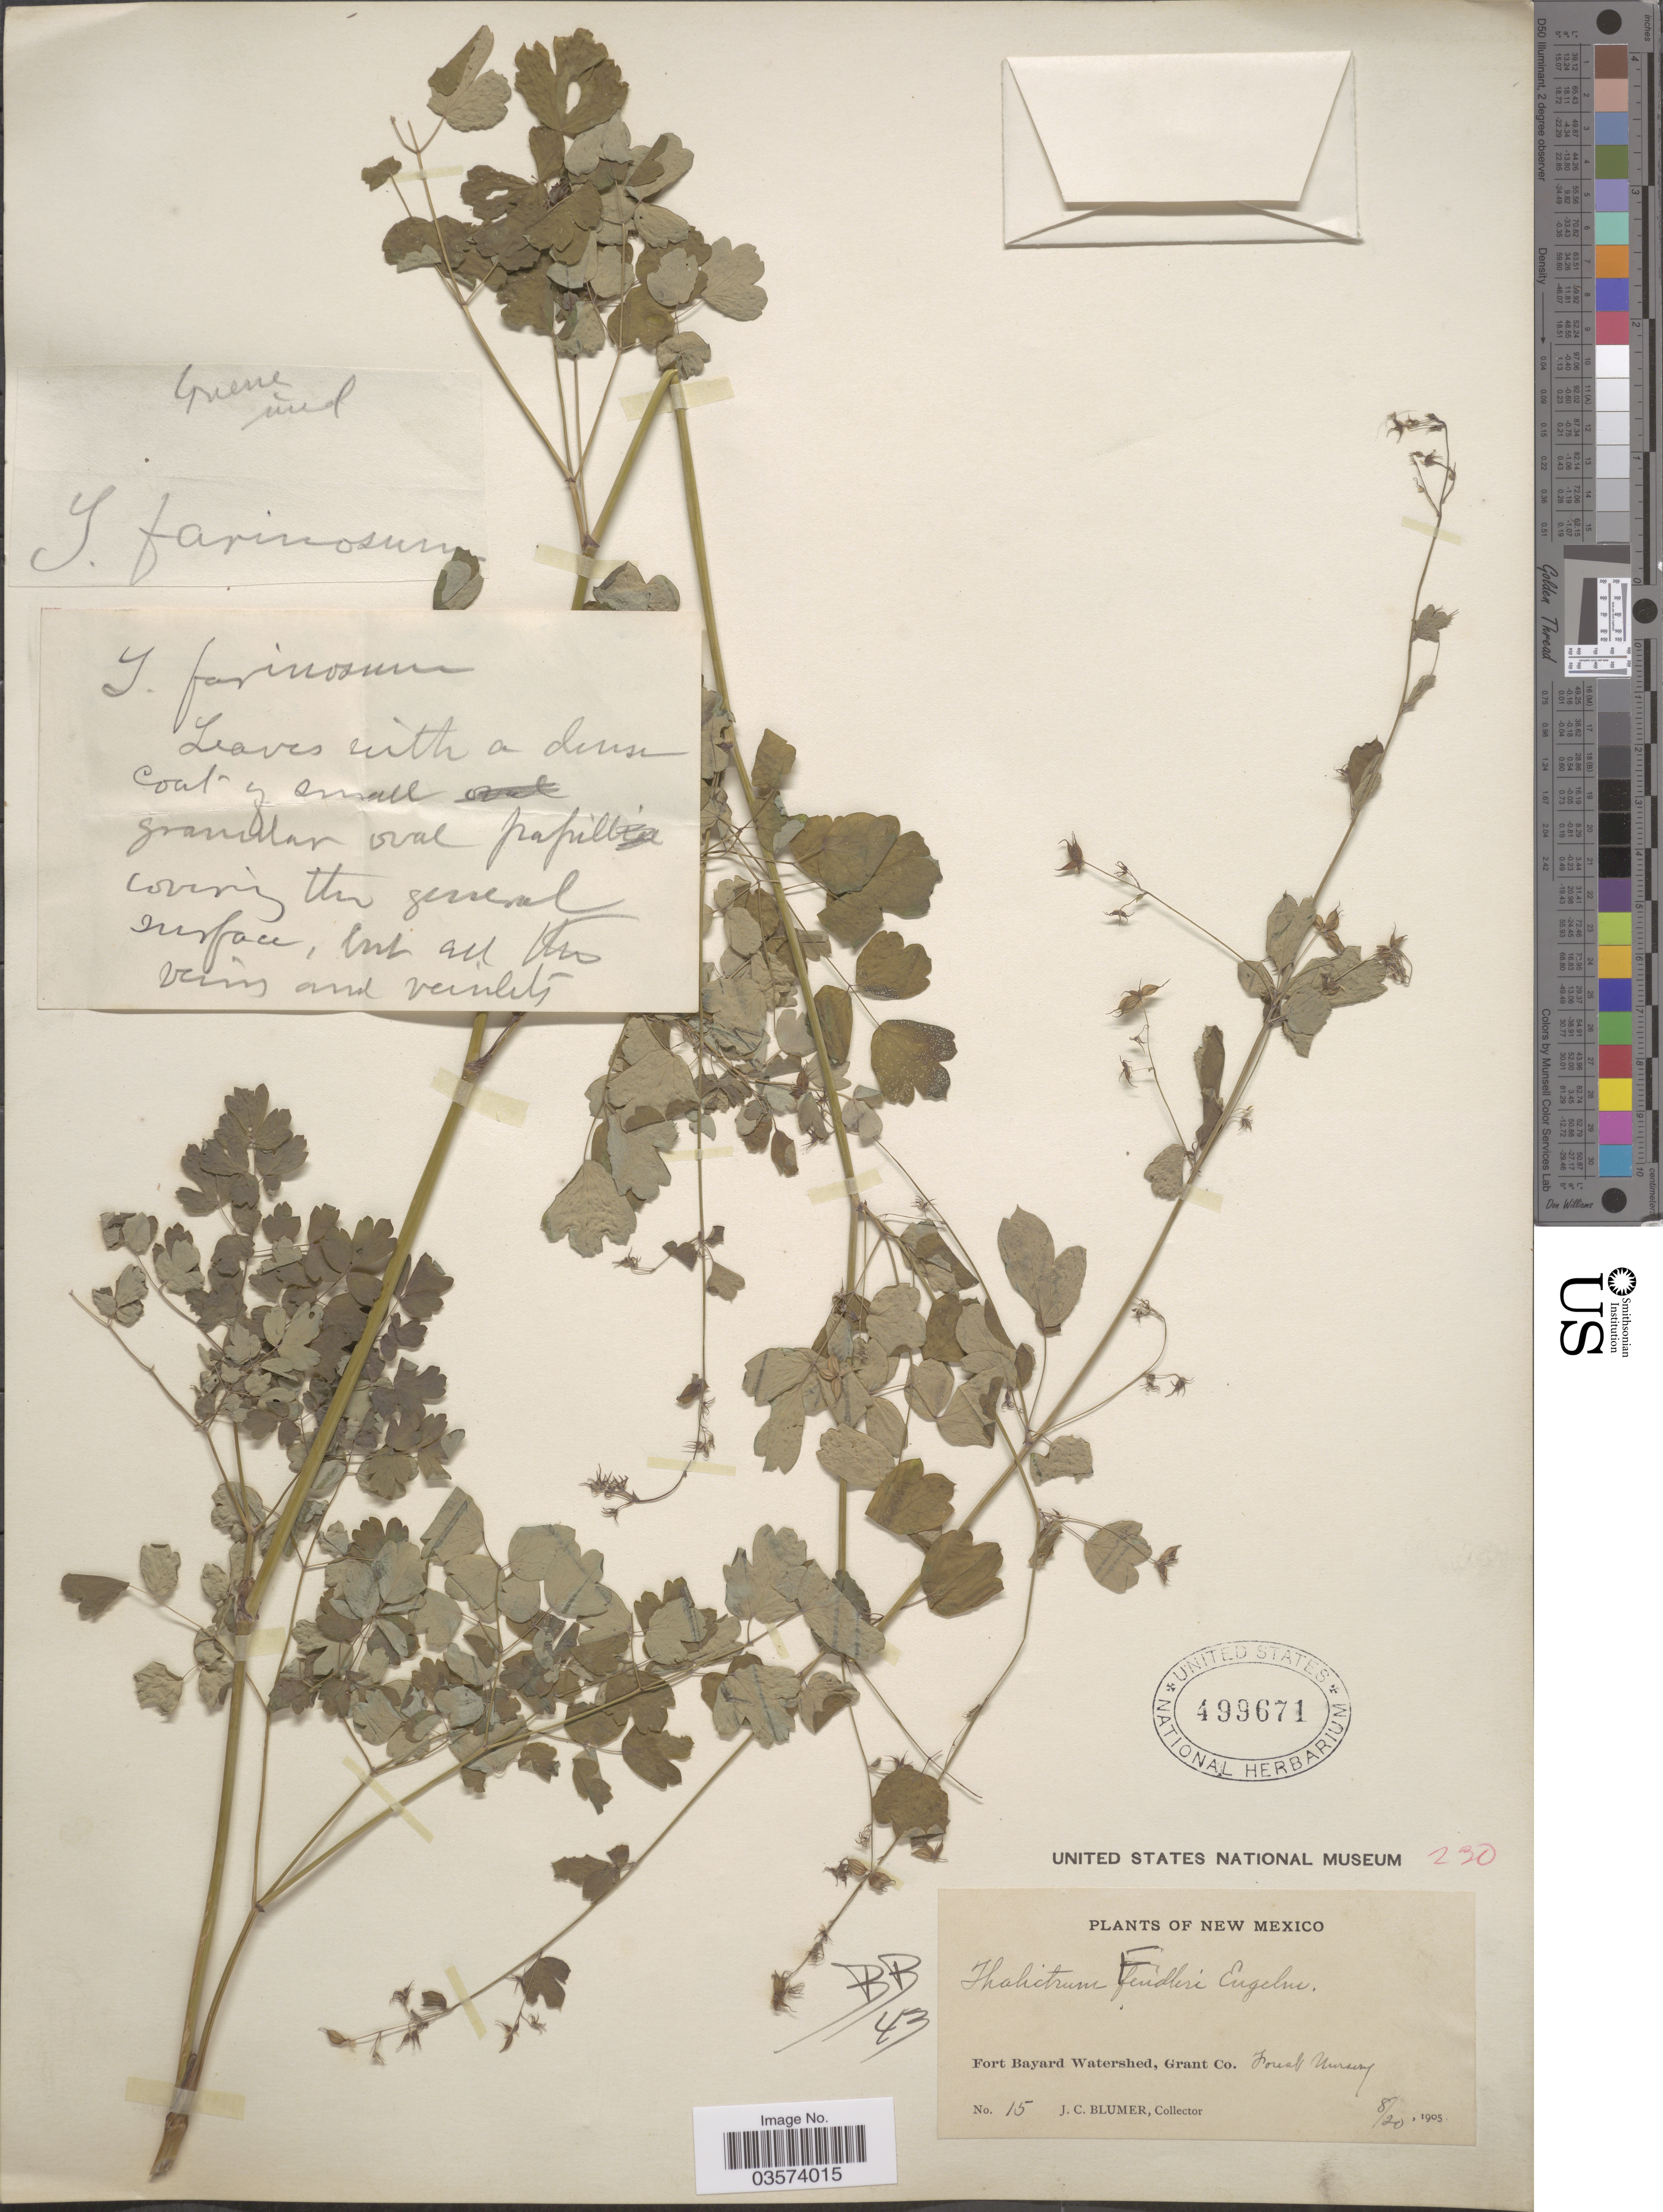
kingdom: Plantae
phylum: Tracheophyta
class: Magnoliopsida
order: Ranunculales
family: Ranunculaceae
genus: Thalictrum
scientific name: Thalictrum fendleri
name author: Engelm. ex A. Gray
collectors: J. C. Blumer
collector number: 15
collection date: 1905-08-20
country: United States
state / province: New Mexico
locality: Fort Bayard Watershed, Grant Co. Forest Nursery.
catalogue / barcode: US 499671